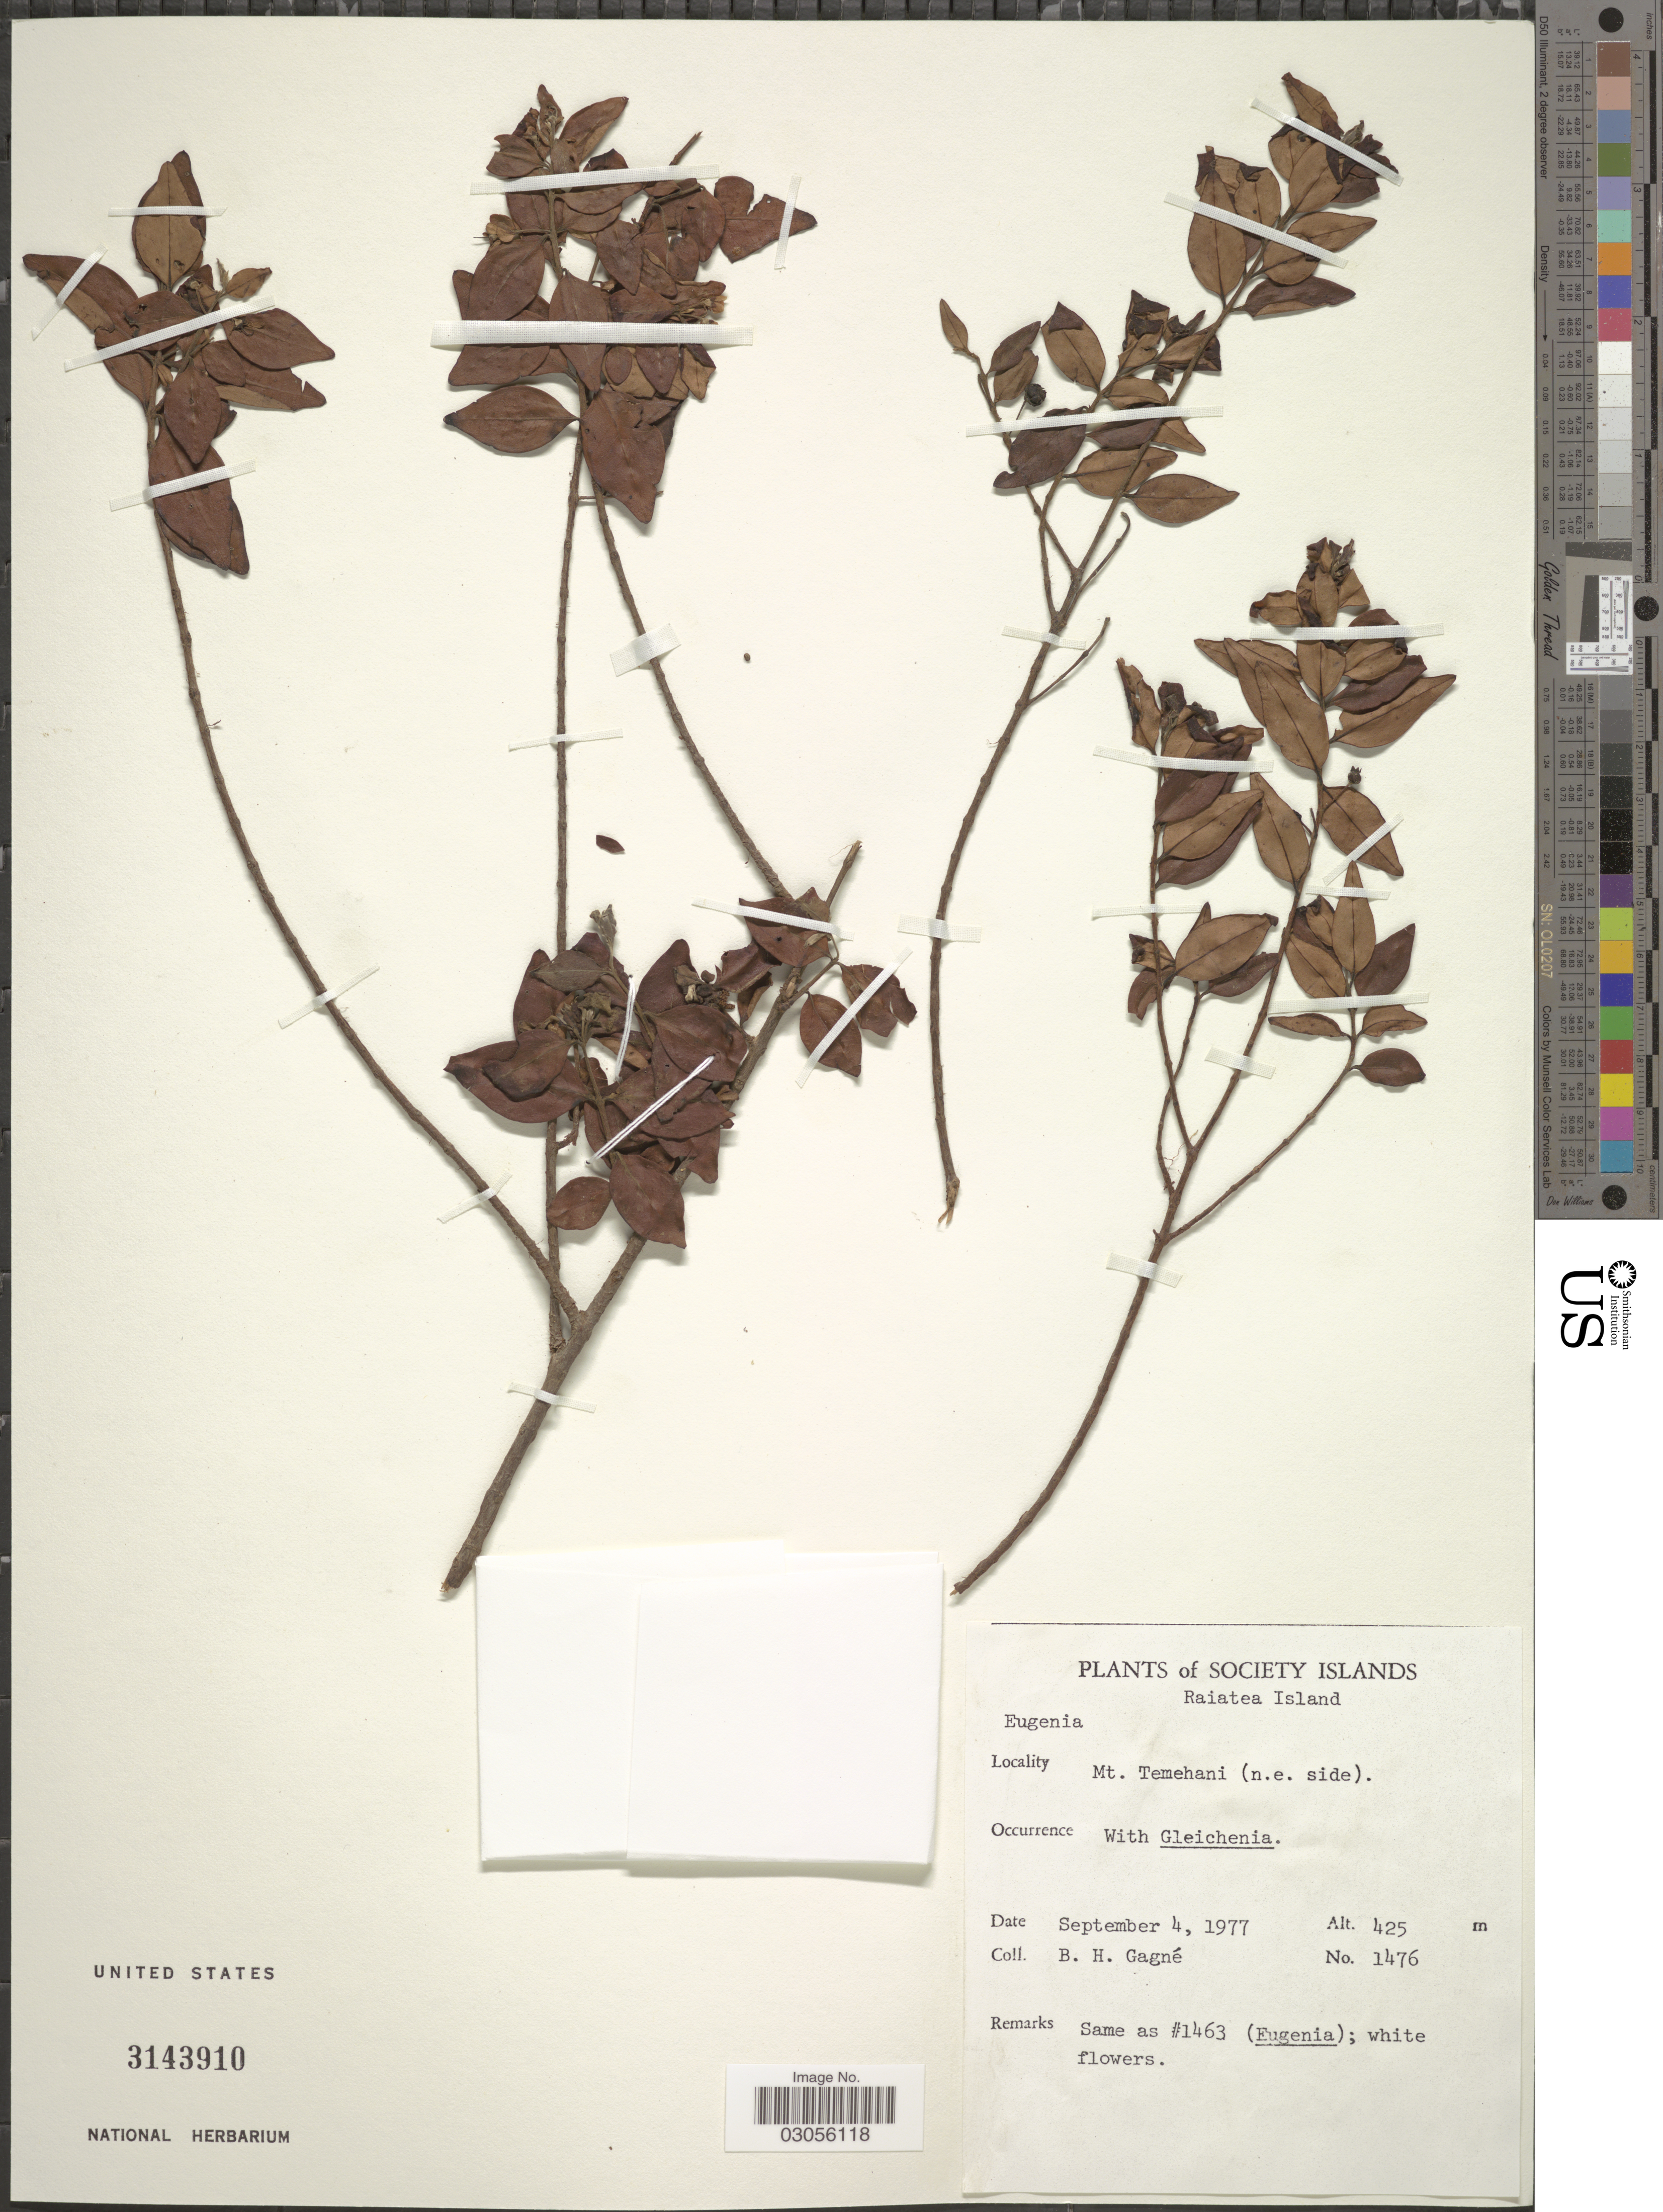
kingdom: Plantae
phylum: Tracheophyta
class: Magnoliopsida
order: Myrtales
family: Myrtaceae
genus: Eugenia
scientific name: Eugenia sp.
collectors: B. H. Gagné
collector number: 1476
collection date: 1977-09-04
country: French Polynesia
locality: Society Islands. Raiatea Island. Mt. Temehani (n.e. side).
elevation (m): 425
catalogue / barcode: US 3143910